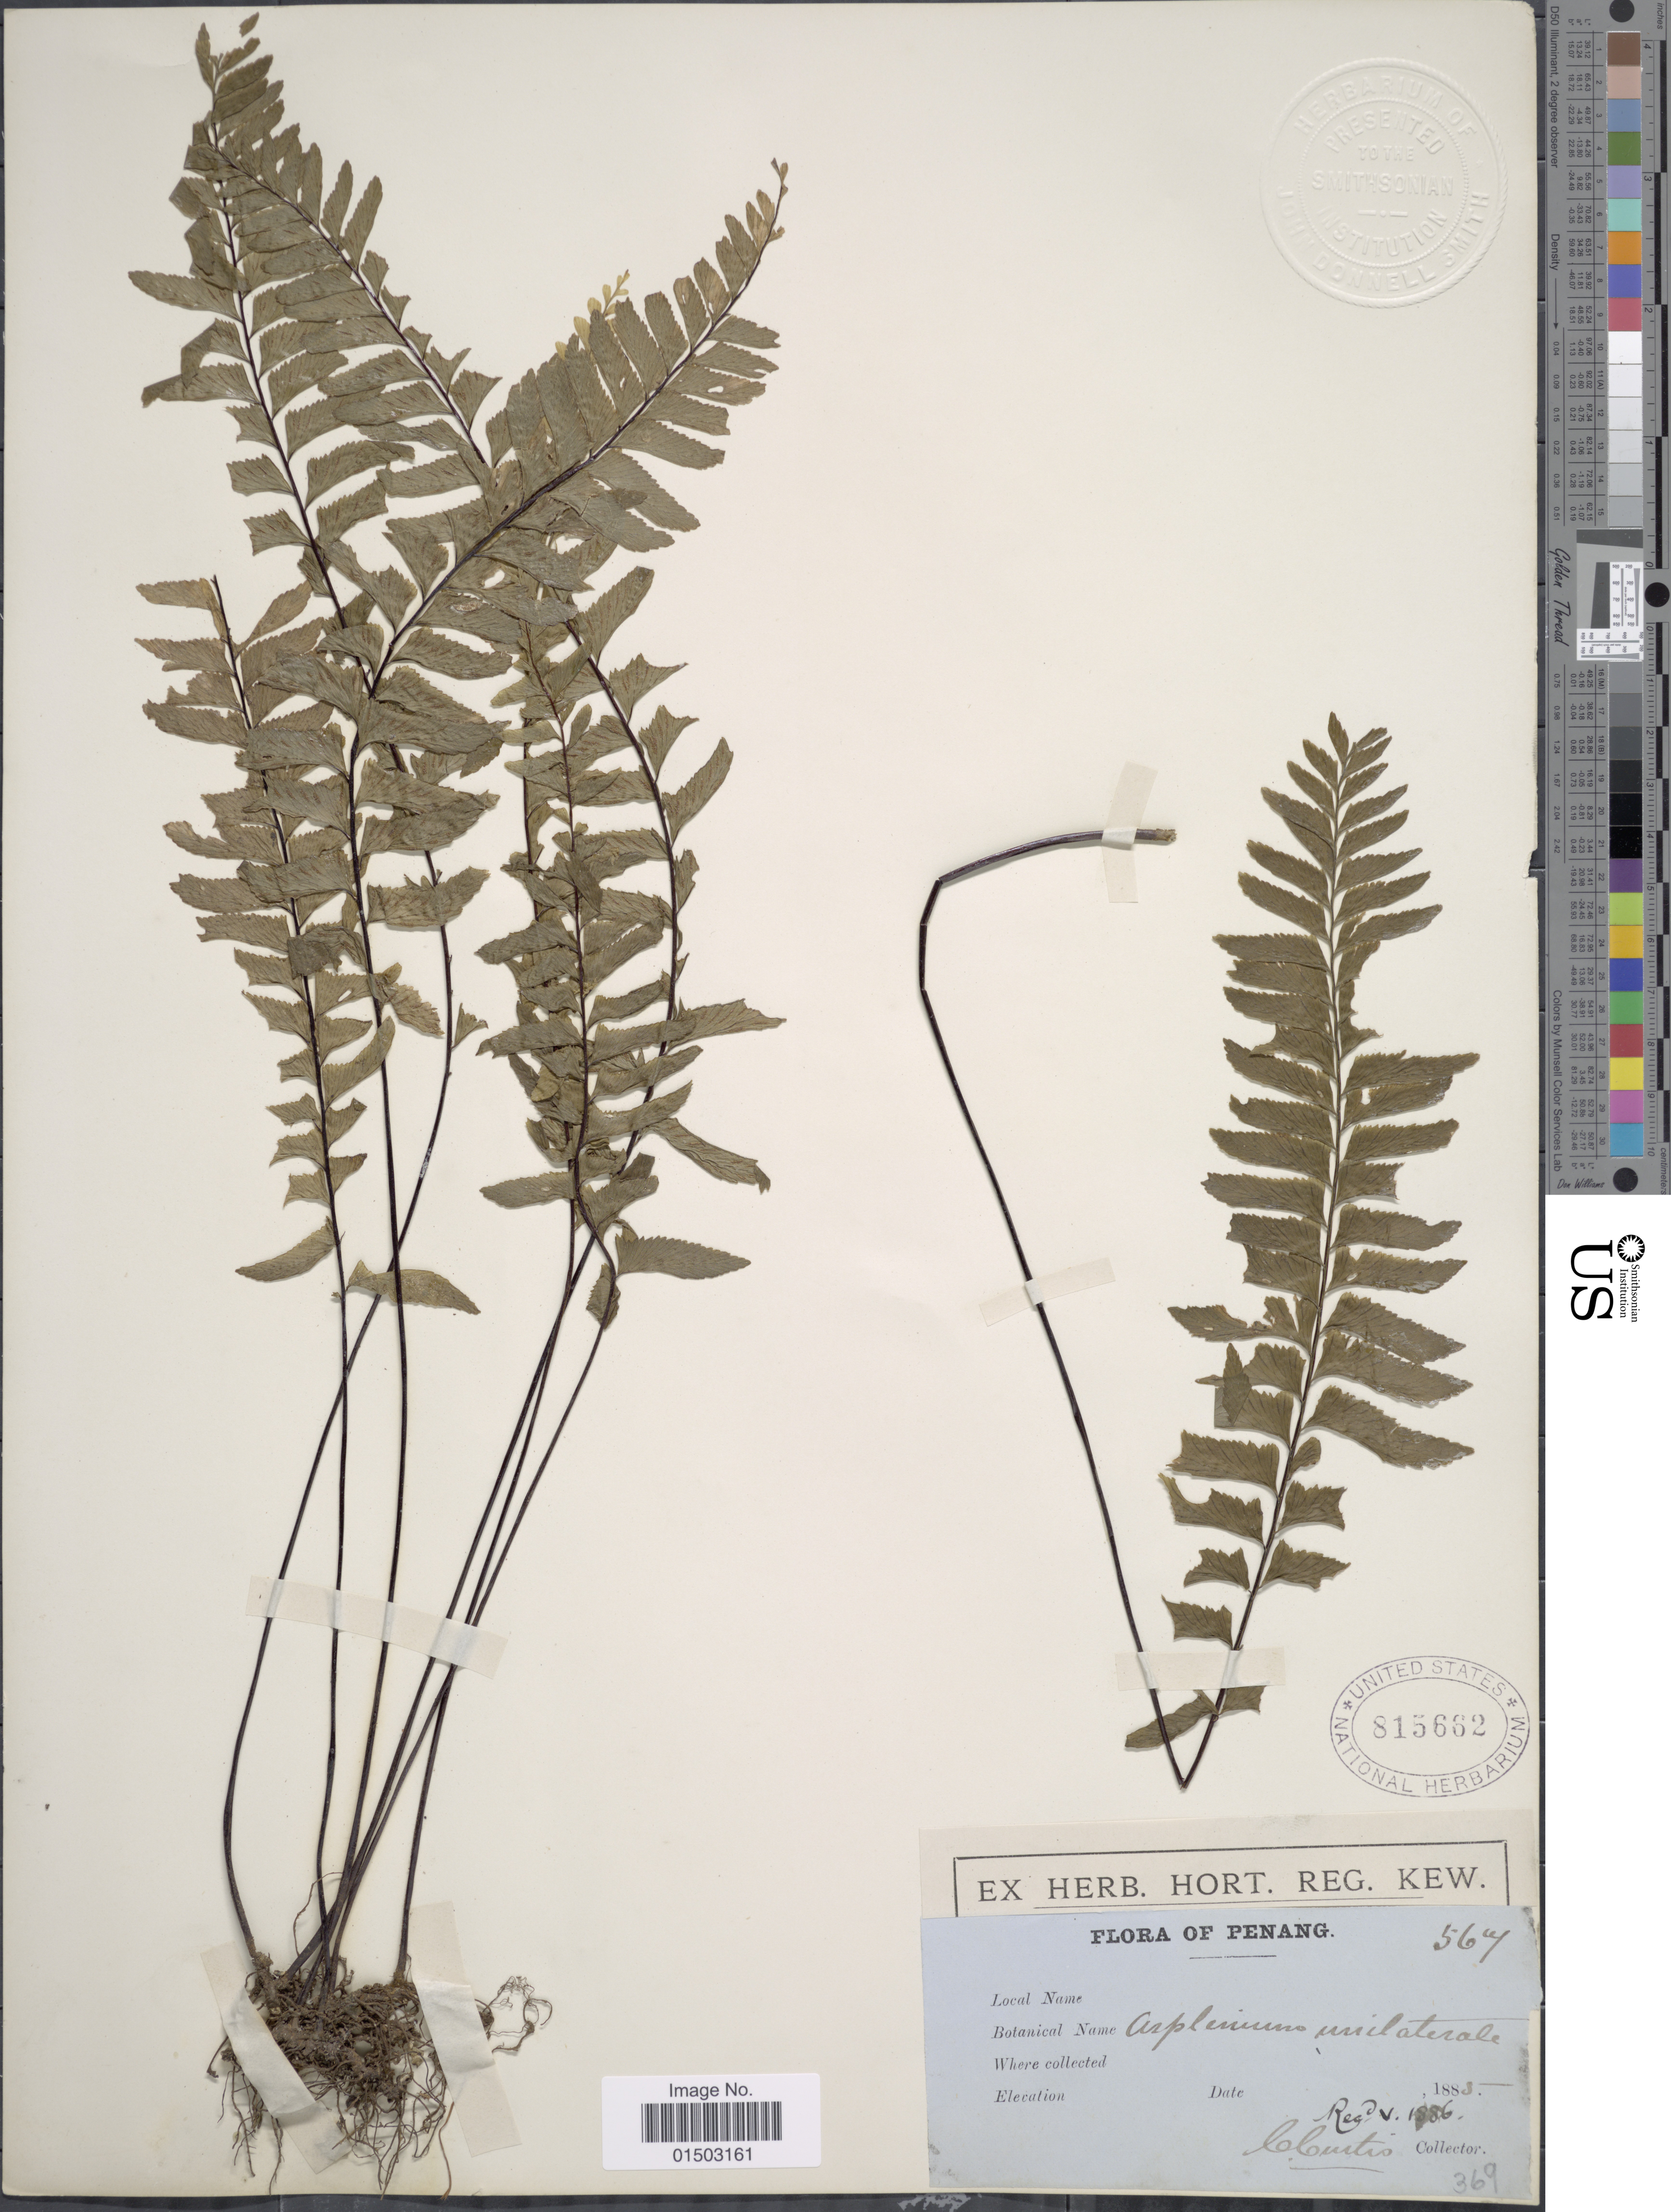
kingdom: Plantae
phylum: Tracheophyta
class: Polypodiopsida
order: Polypodiales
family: Aspleniaceae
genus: Hymenasplenium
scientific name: Hymenasplenium unilaterale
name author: (Lam.) Hayata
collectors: C. Curtis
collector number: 369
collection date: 1885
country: Malaysia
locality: Penang.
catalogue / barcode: US 815662